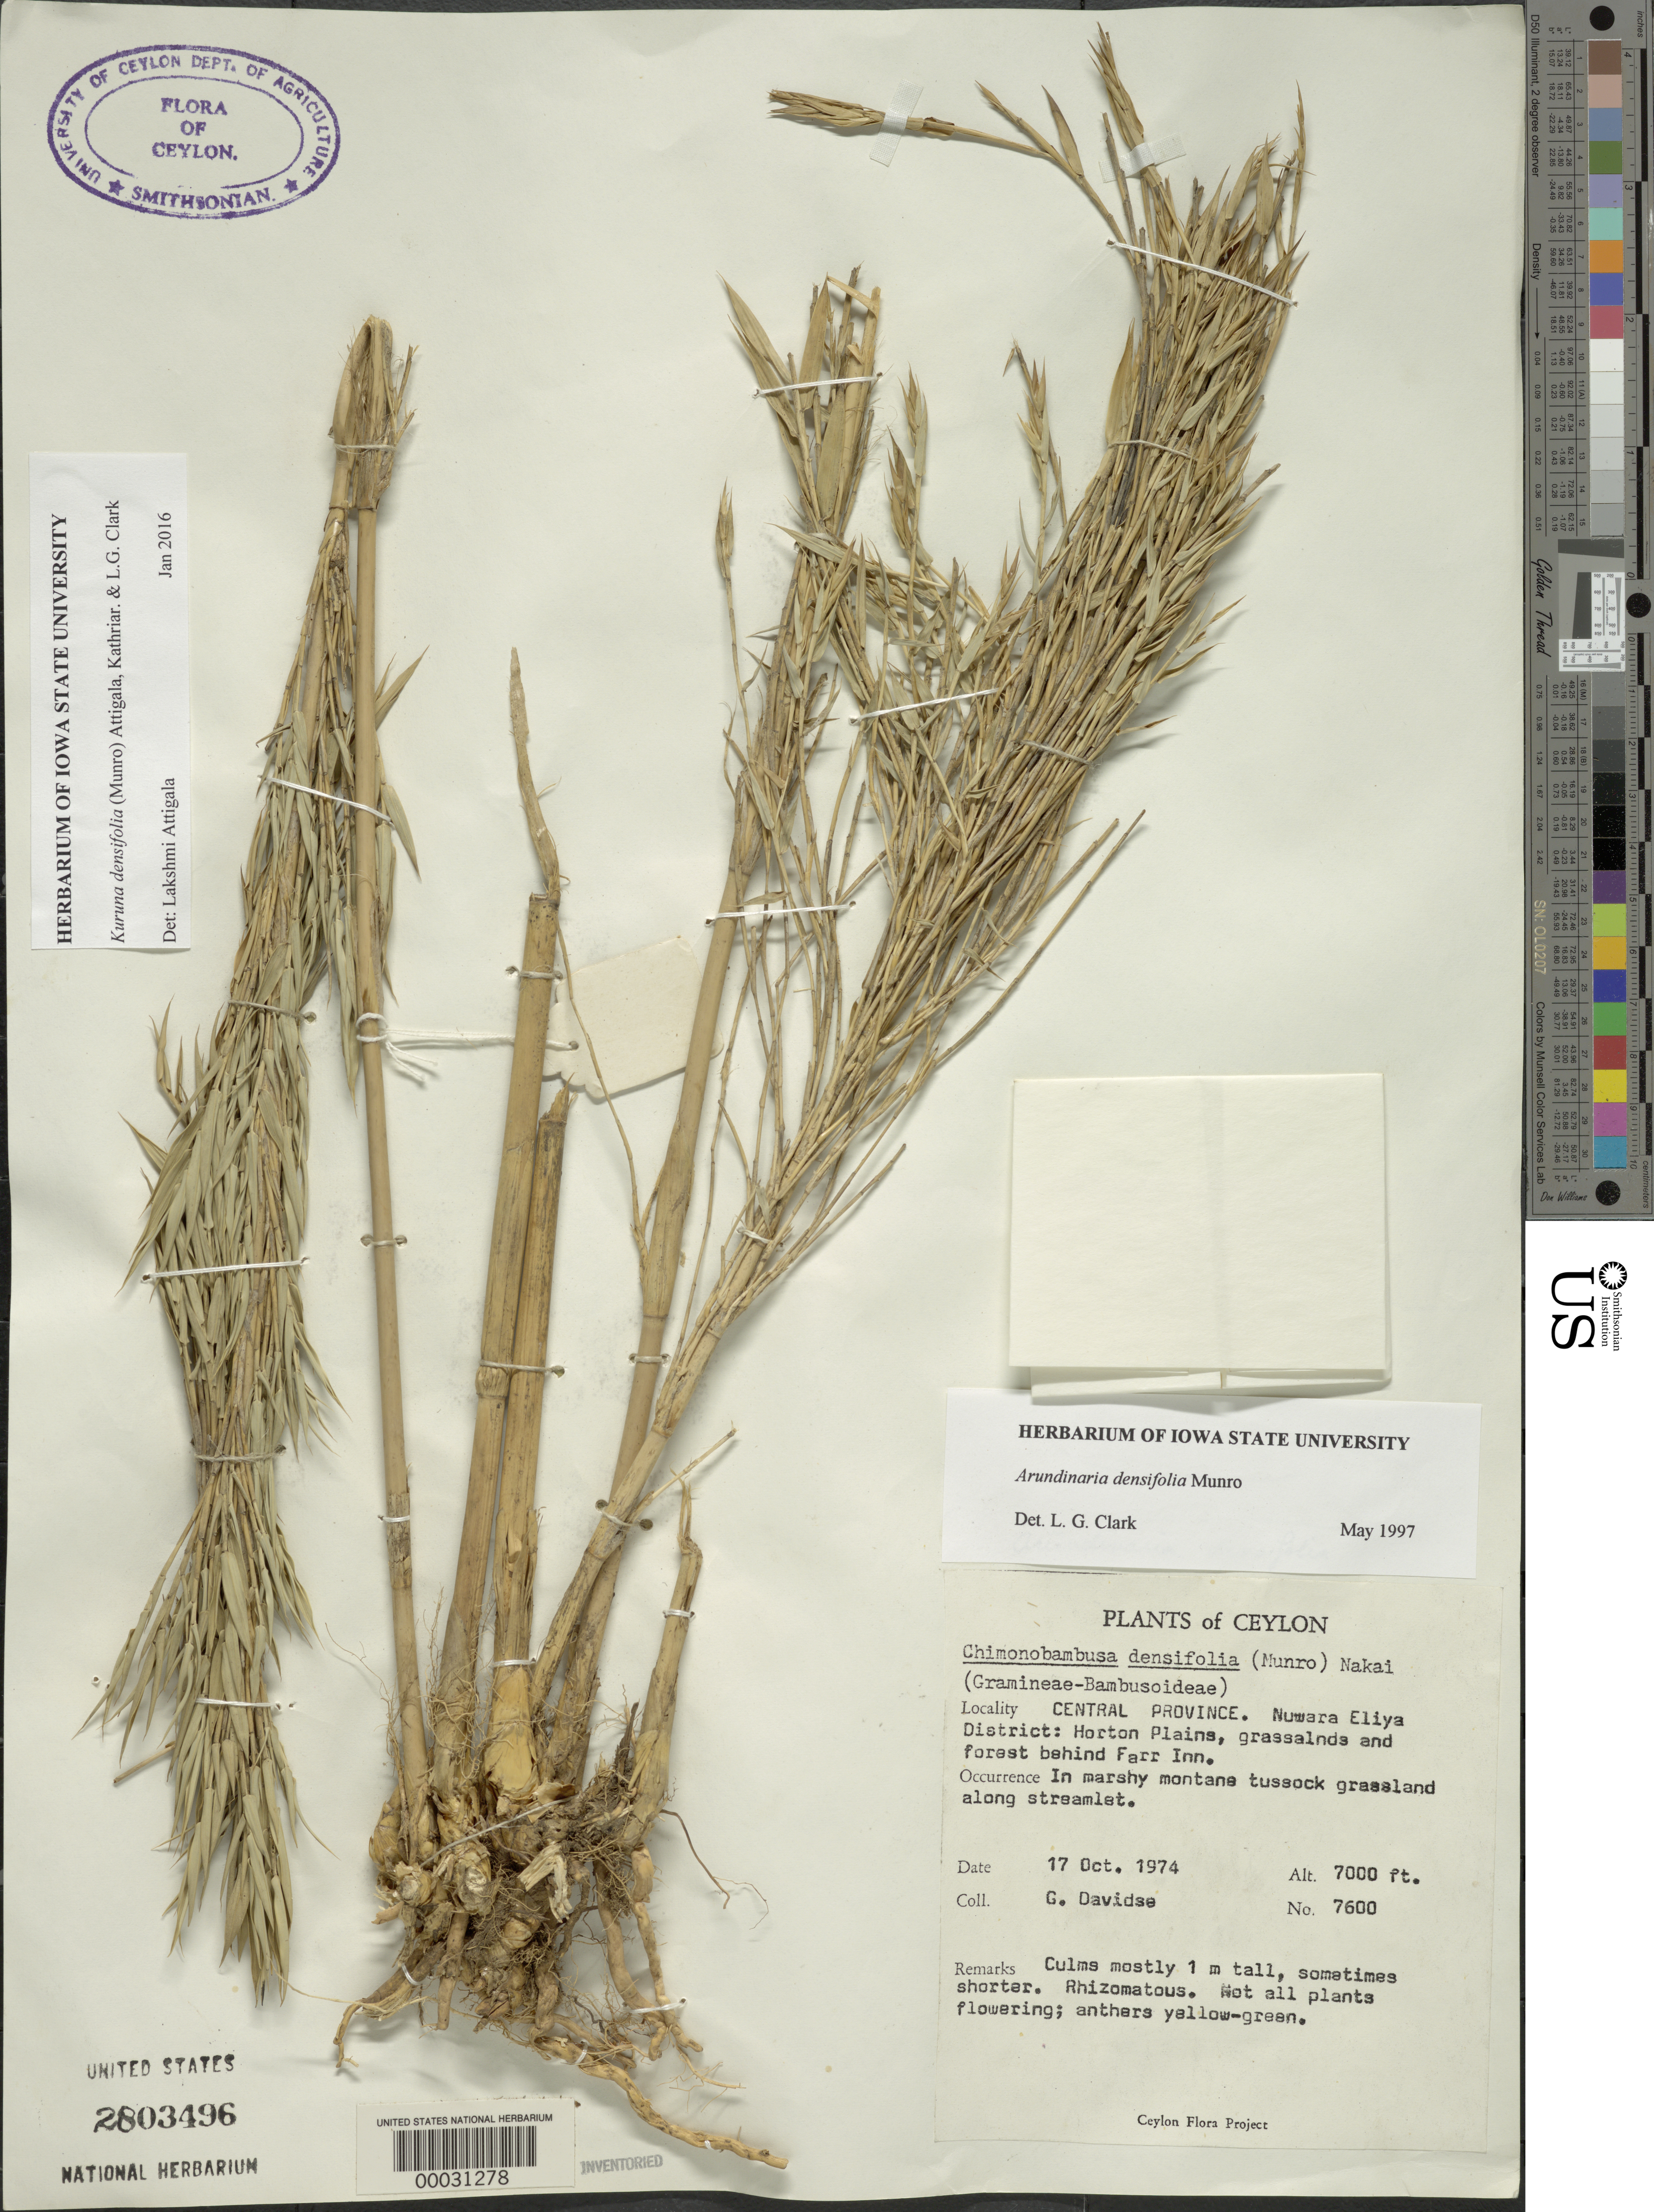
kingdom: Plantae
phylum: Tracheophyta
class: Liliopsida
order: Poales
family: Poaceae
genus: Kuruna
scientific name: Kuruna densifolia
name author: (Munro) Attigala et al.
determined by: Attigala, L.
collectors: G. Davidse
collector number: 7600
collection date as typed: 17 Oct 1974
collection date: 1974-10-17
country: Sri Lanka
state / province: Central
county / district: Nuwara Eliya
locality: Horton plains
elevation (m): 2135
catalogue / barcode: US 2803496